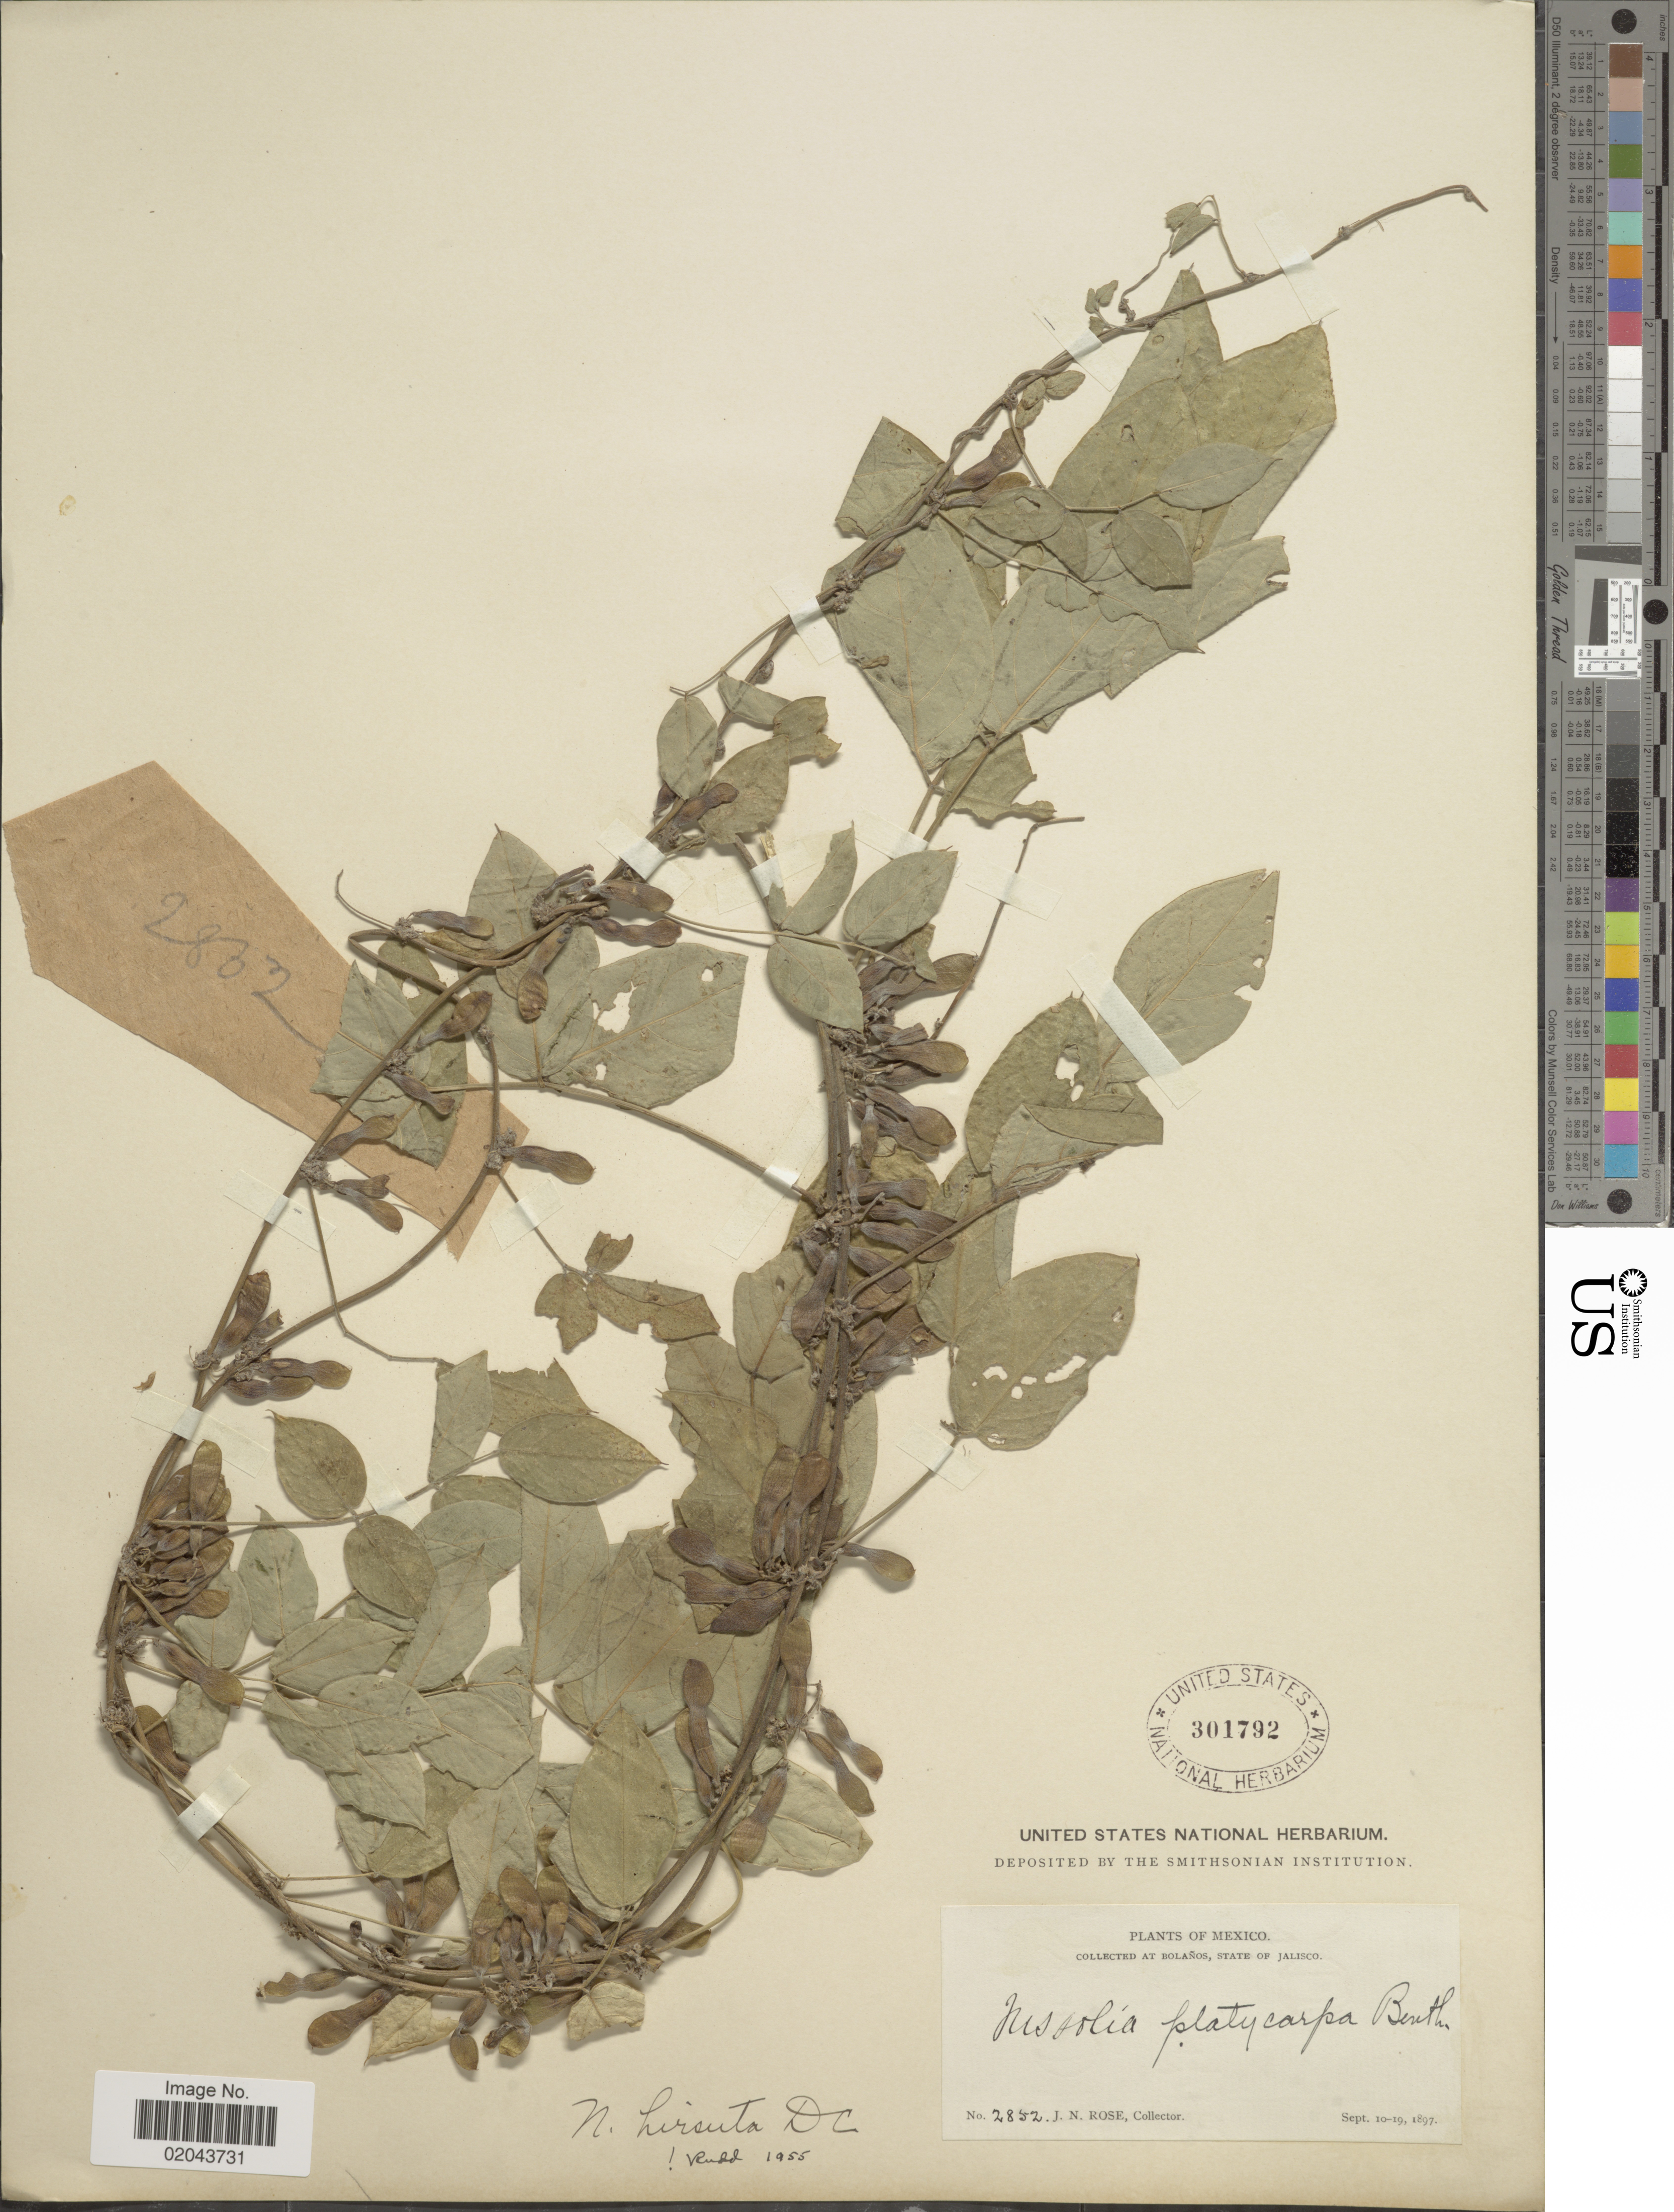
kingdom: Plantae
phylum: Tracheophyta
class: Magnoliopsida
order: Fabales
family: Fabaceae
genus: Nissolia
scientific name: Nissolia microptera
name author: Poir.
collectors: J. N. Rose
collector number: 2852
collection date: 1897-09-10/1897-09-19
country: Mexico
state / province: Jalisco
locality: At Bolaños.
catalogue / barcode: US 301792